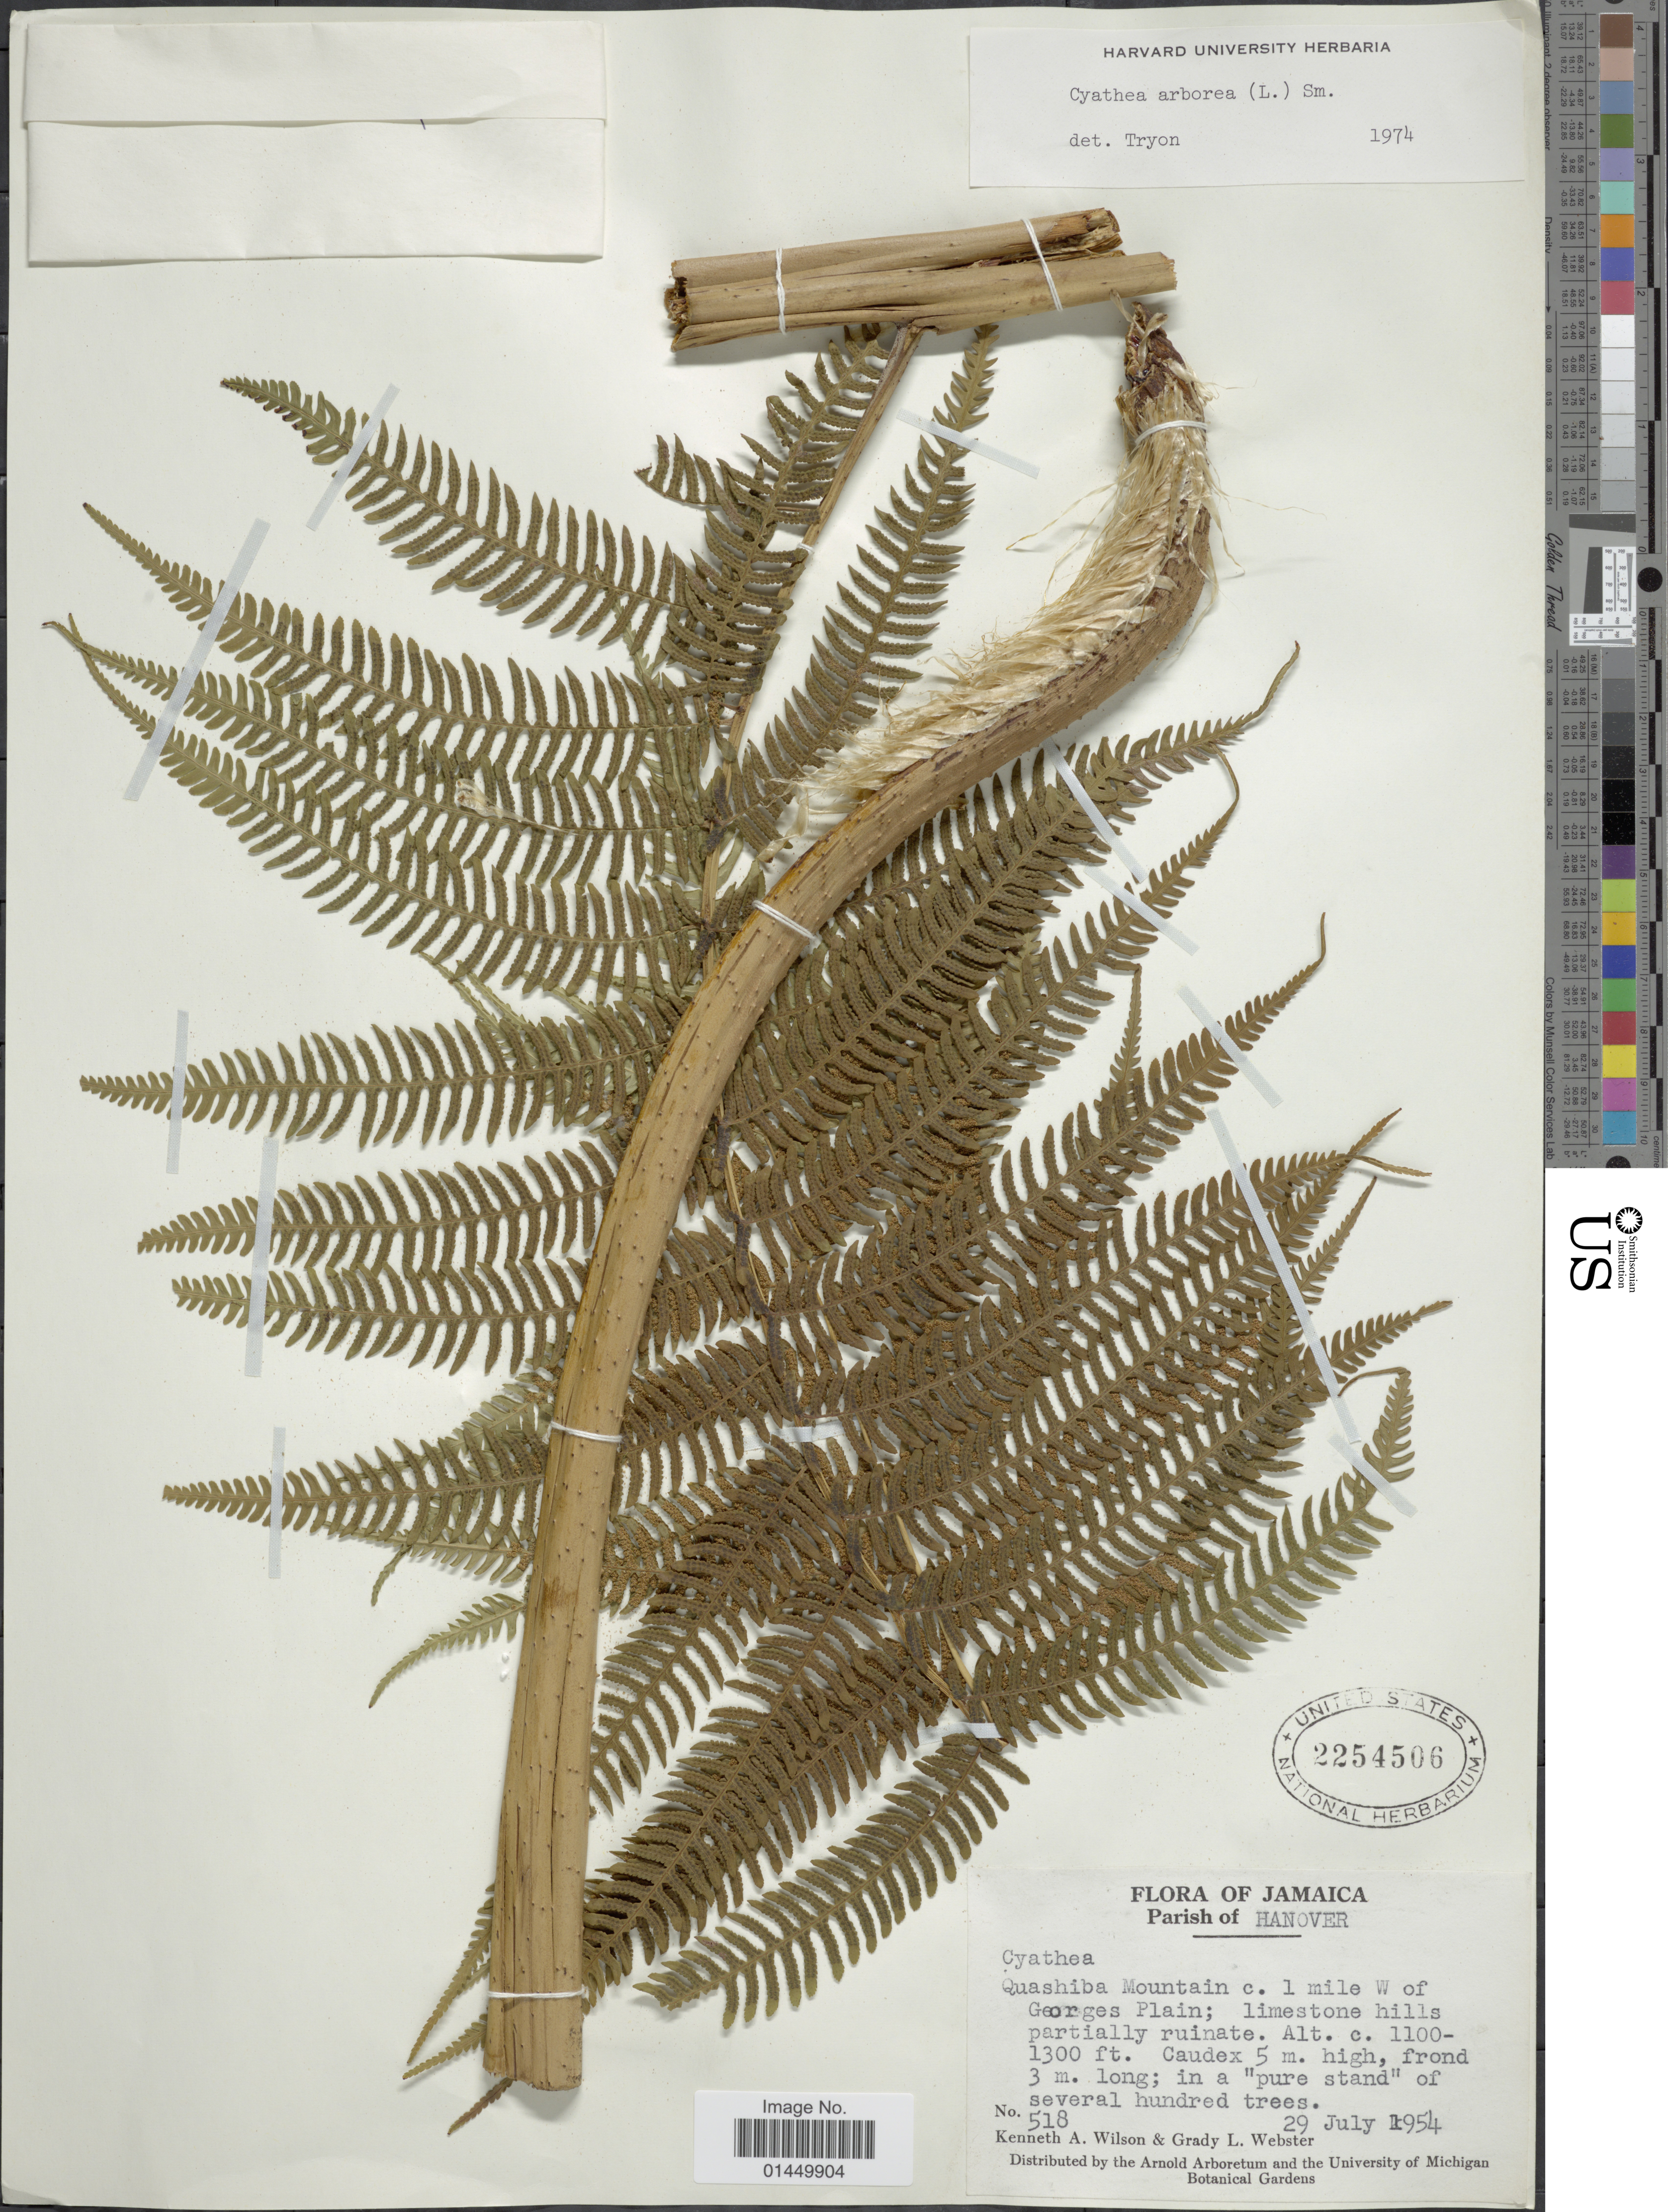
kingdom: Plantae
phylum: Tracheophyta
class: Polypodiopsida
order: Cyatheales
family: Cyatheaceae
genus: Cyathea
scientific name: Cyathea arborea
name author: (L.) Sm.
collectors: K. A. Wilson & G. L. Webster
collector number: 518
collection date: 1954-07-29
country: Jamaica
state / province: Hanover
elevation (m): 335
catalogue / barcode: US 2254506